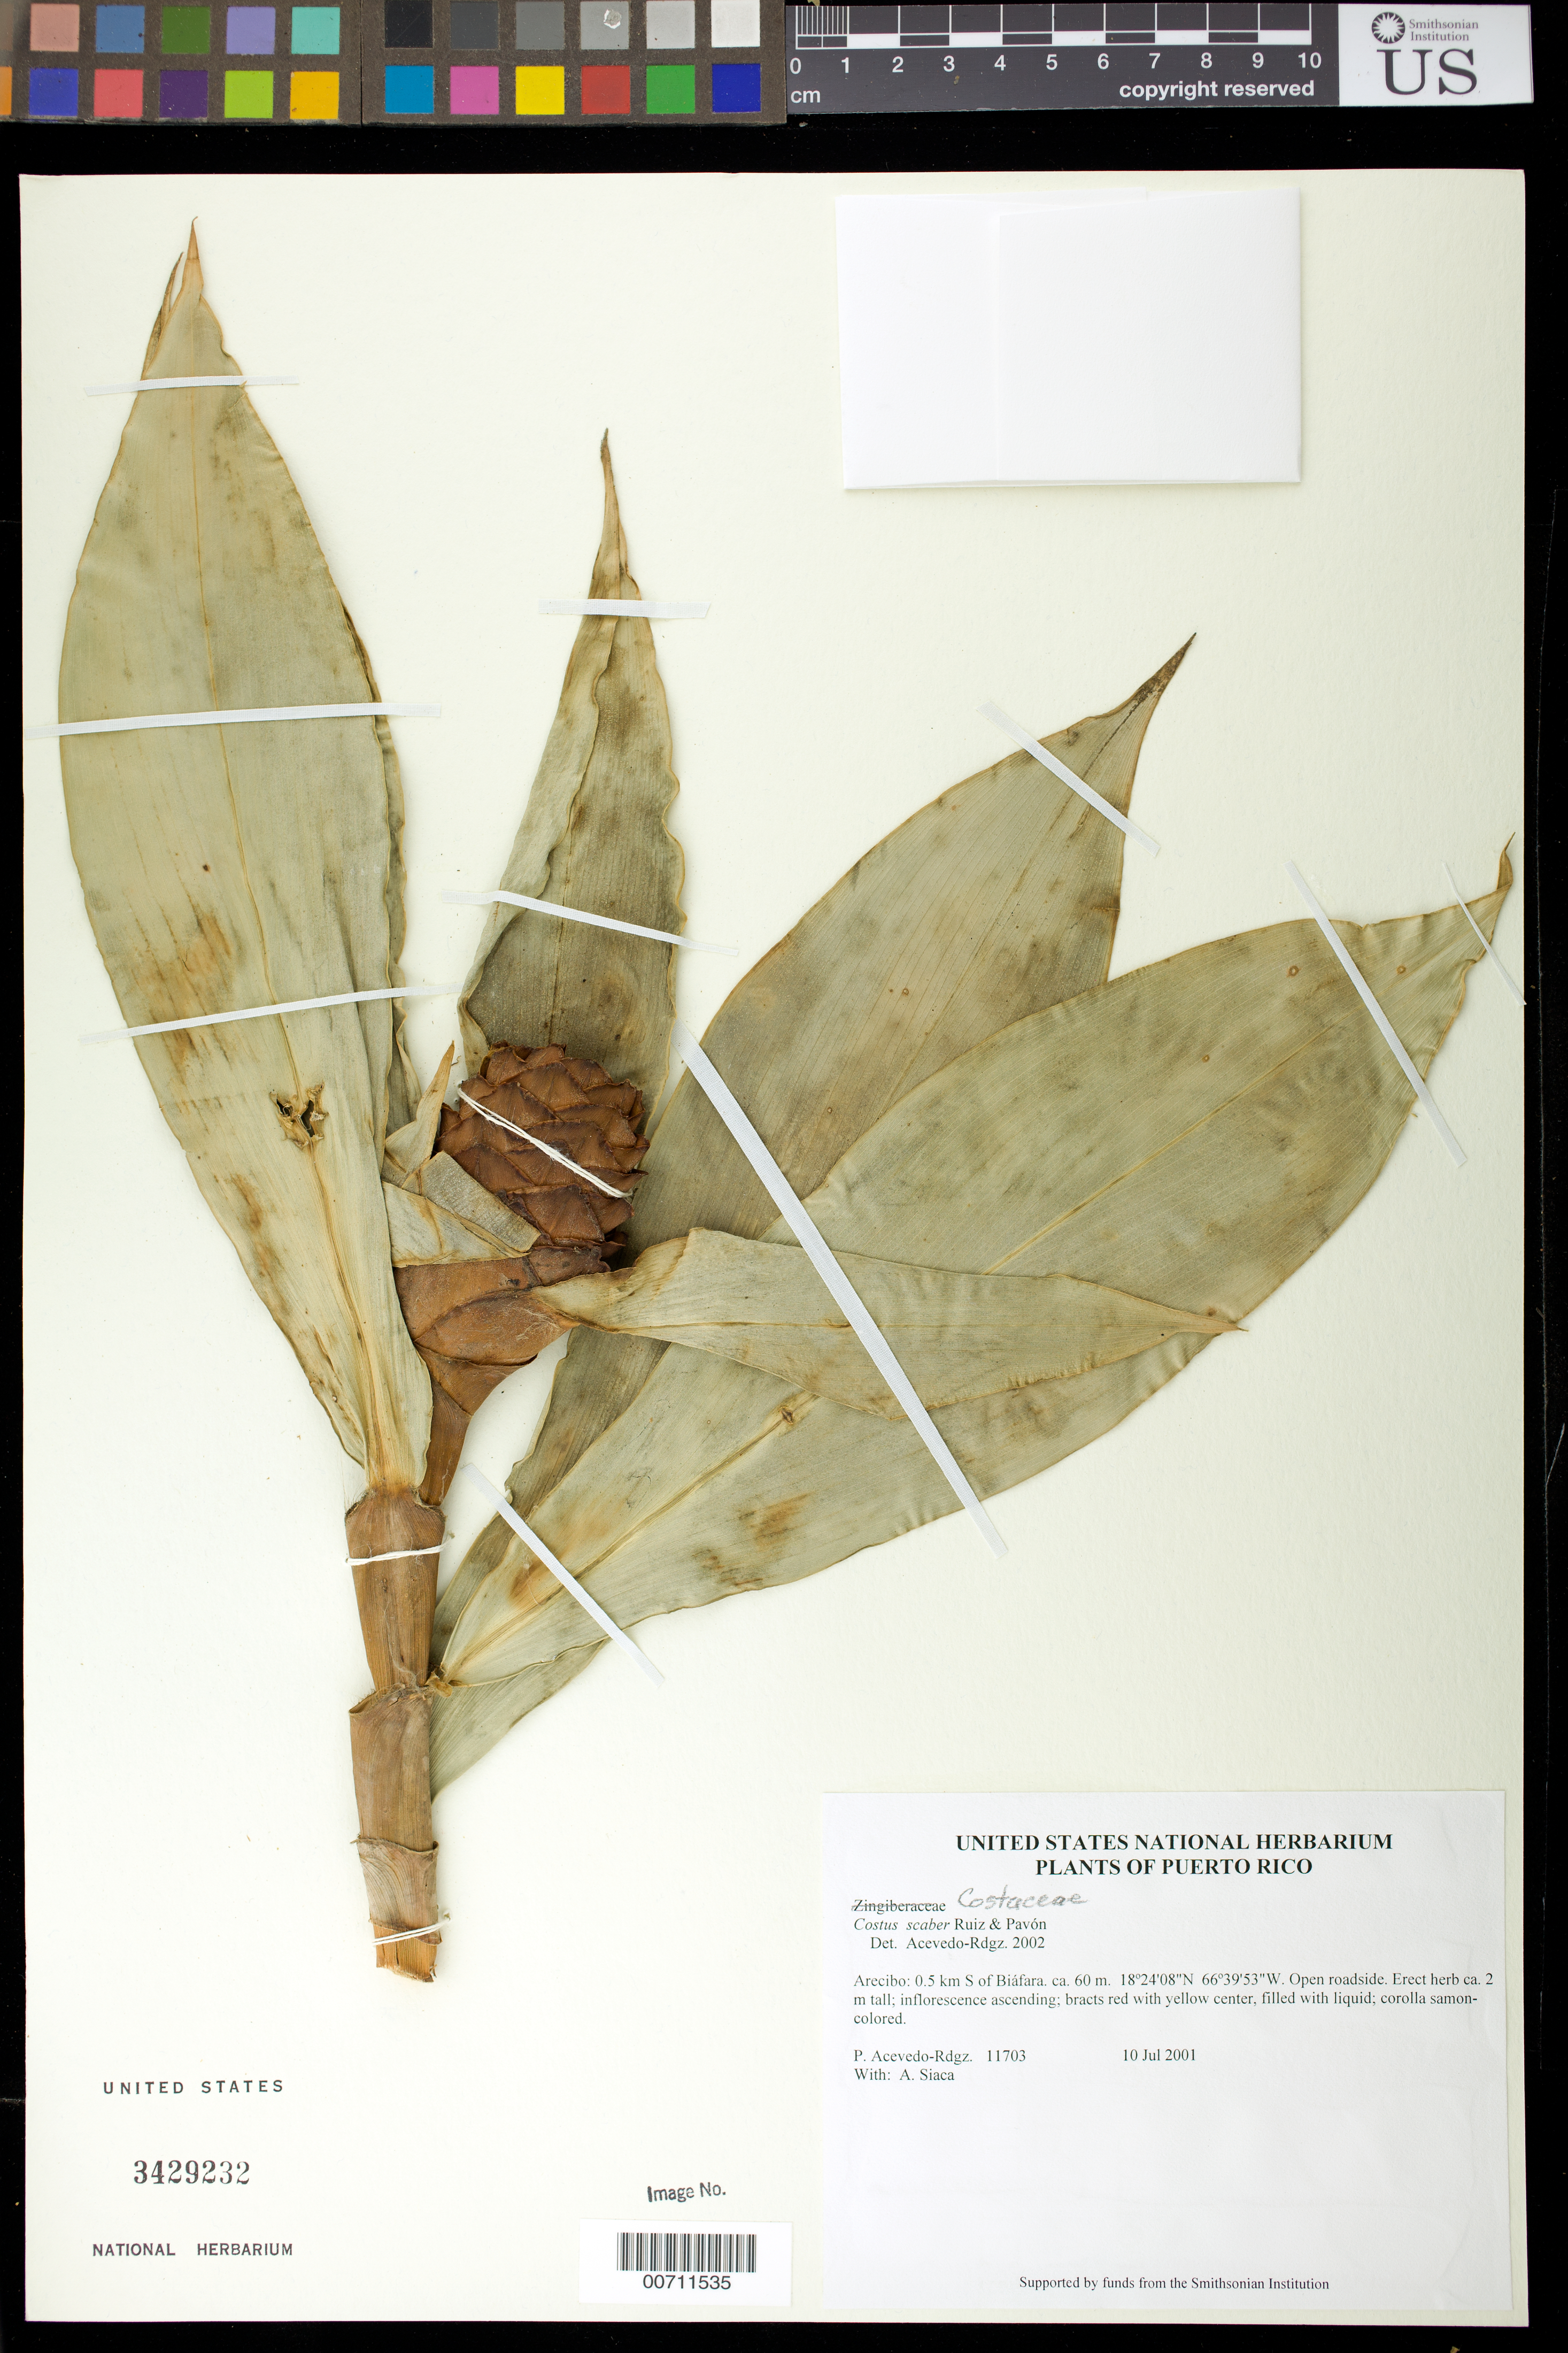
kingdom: Plantae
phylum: Tracheophyta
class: Liliopsida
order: Zingiberales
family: Costaceae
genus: Costus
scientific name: Costus scaber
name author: Ruiz & Pav.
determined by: Acevedo-Rodríguez, P., (BOT), Smithsonian Institution - National Museum of Natural History (UNITED STATES)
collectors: P. Acevedo-Rodr. & A. Siaca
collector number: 11703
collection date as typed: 10 Jul 2001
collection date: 2001-07-10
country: Puerto Rico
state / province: Arecibo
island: Puerto Rico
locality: Arecibo: 0.5 km S of Biáfara.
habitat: Open roadside.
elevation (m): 60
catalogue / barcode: US 3429232